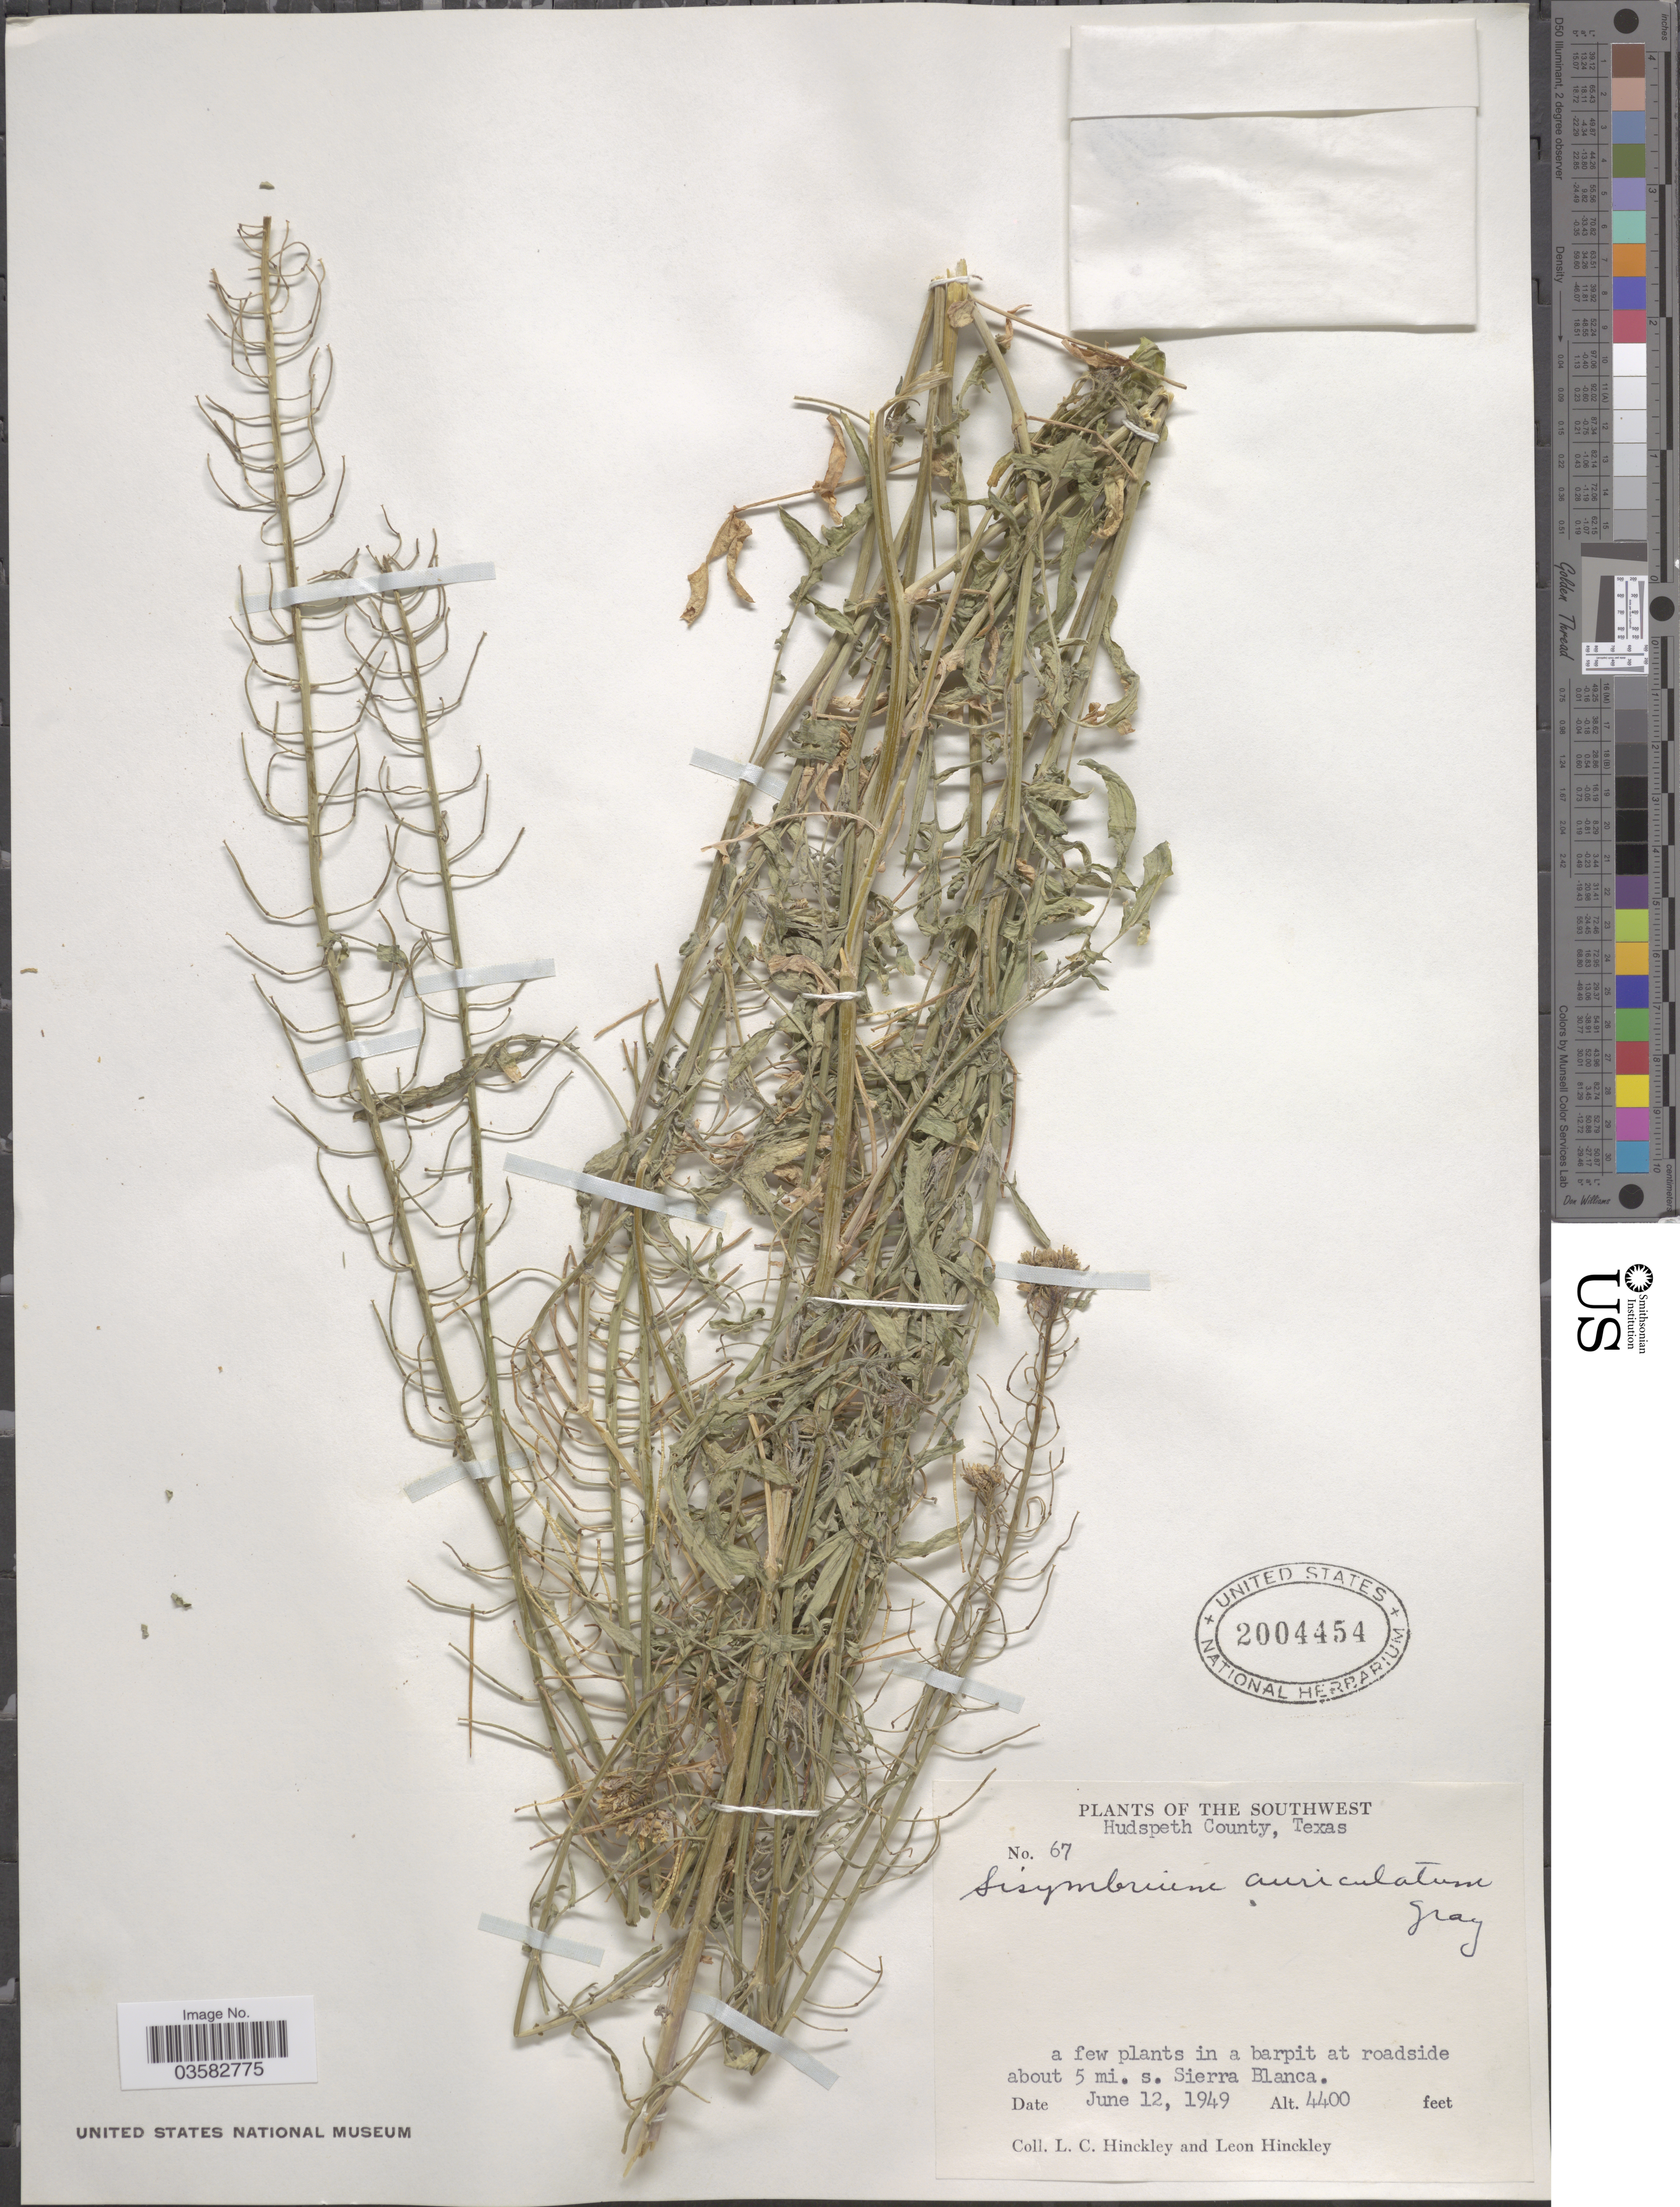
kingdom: Plantae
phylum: Tracheophyta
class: Magnoliopsida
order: Brassicales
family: Brassicaceae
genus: Sisymbrium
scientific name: Sisymbrium auriculatum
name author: A. Gray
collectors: L. Hinckley & L. Hinckley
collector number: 67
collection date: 1949-06-12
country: United States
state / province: Texas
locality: The Southwest. Hudspeth County. About 5 mi. s. Sierra Blanca.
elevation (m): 1341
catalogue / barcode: US 2004454